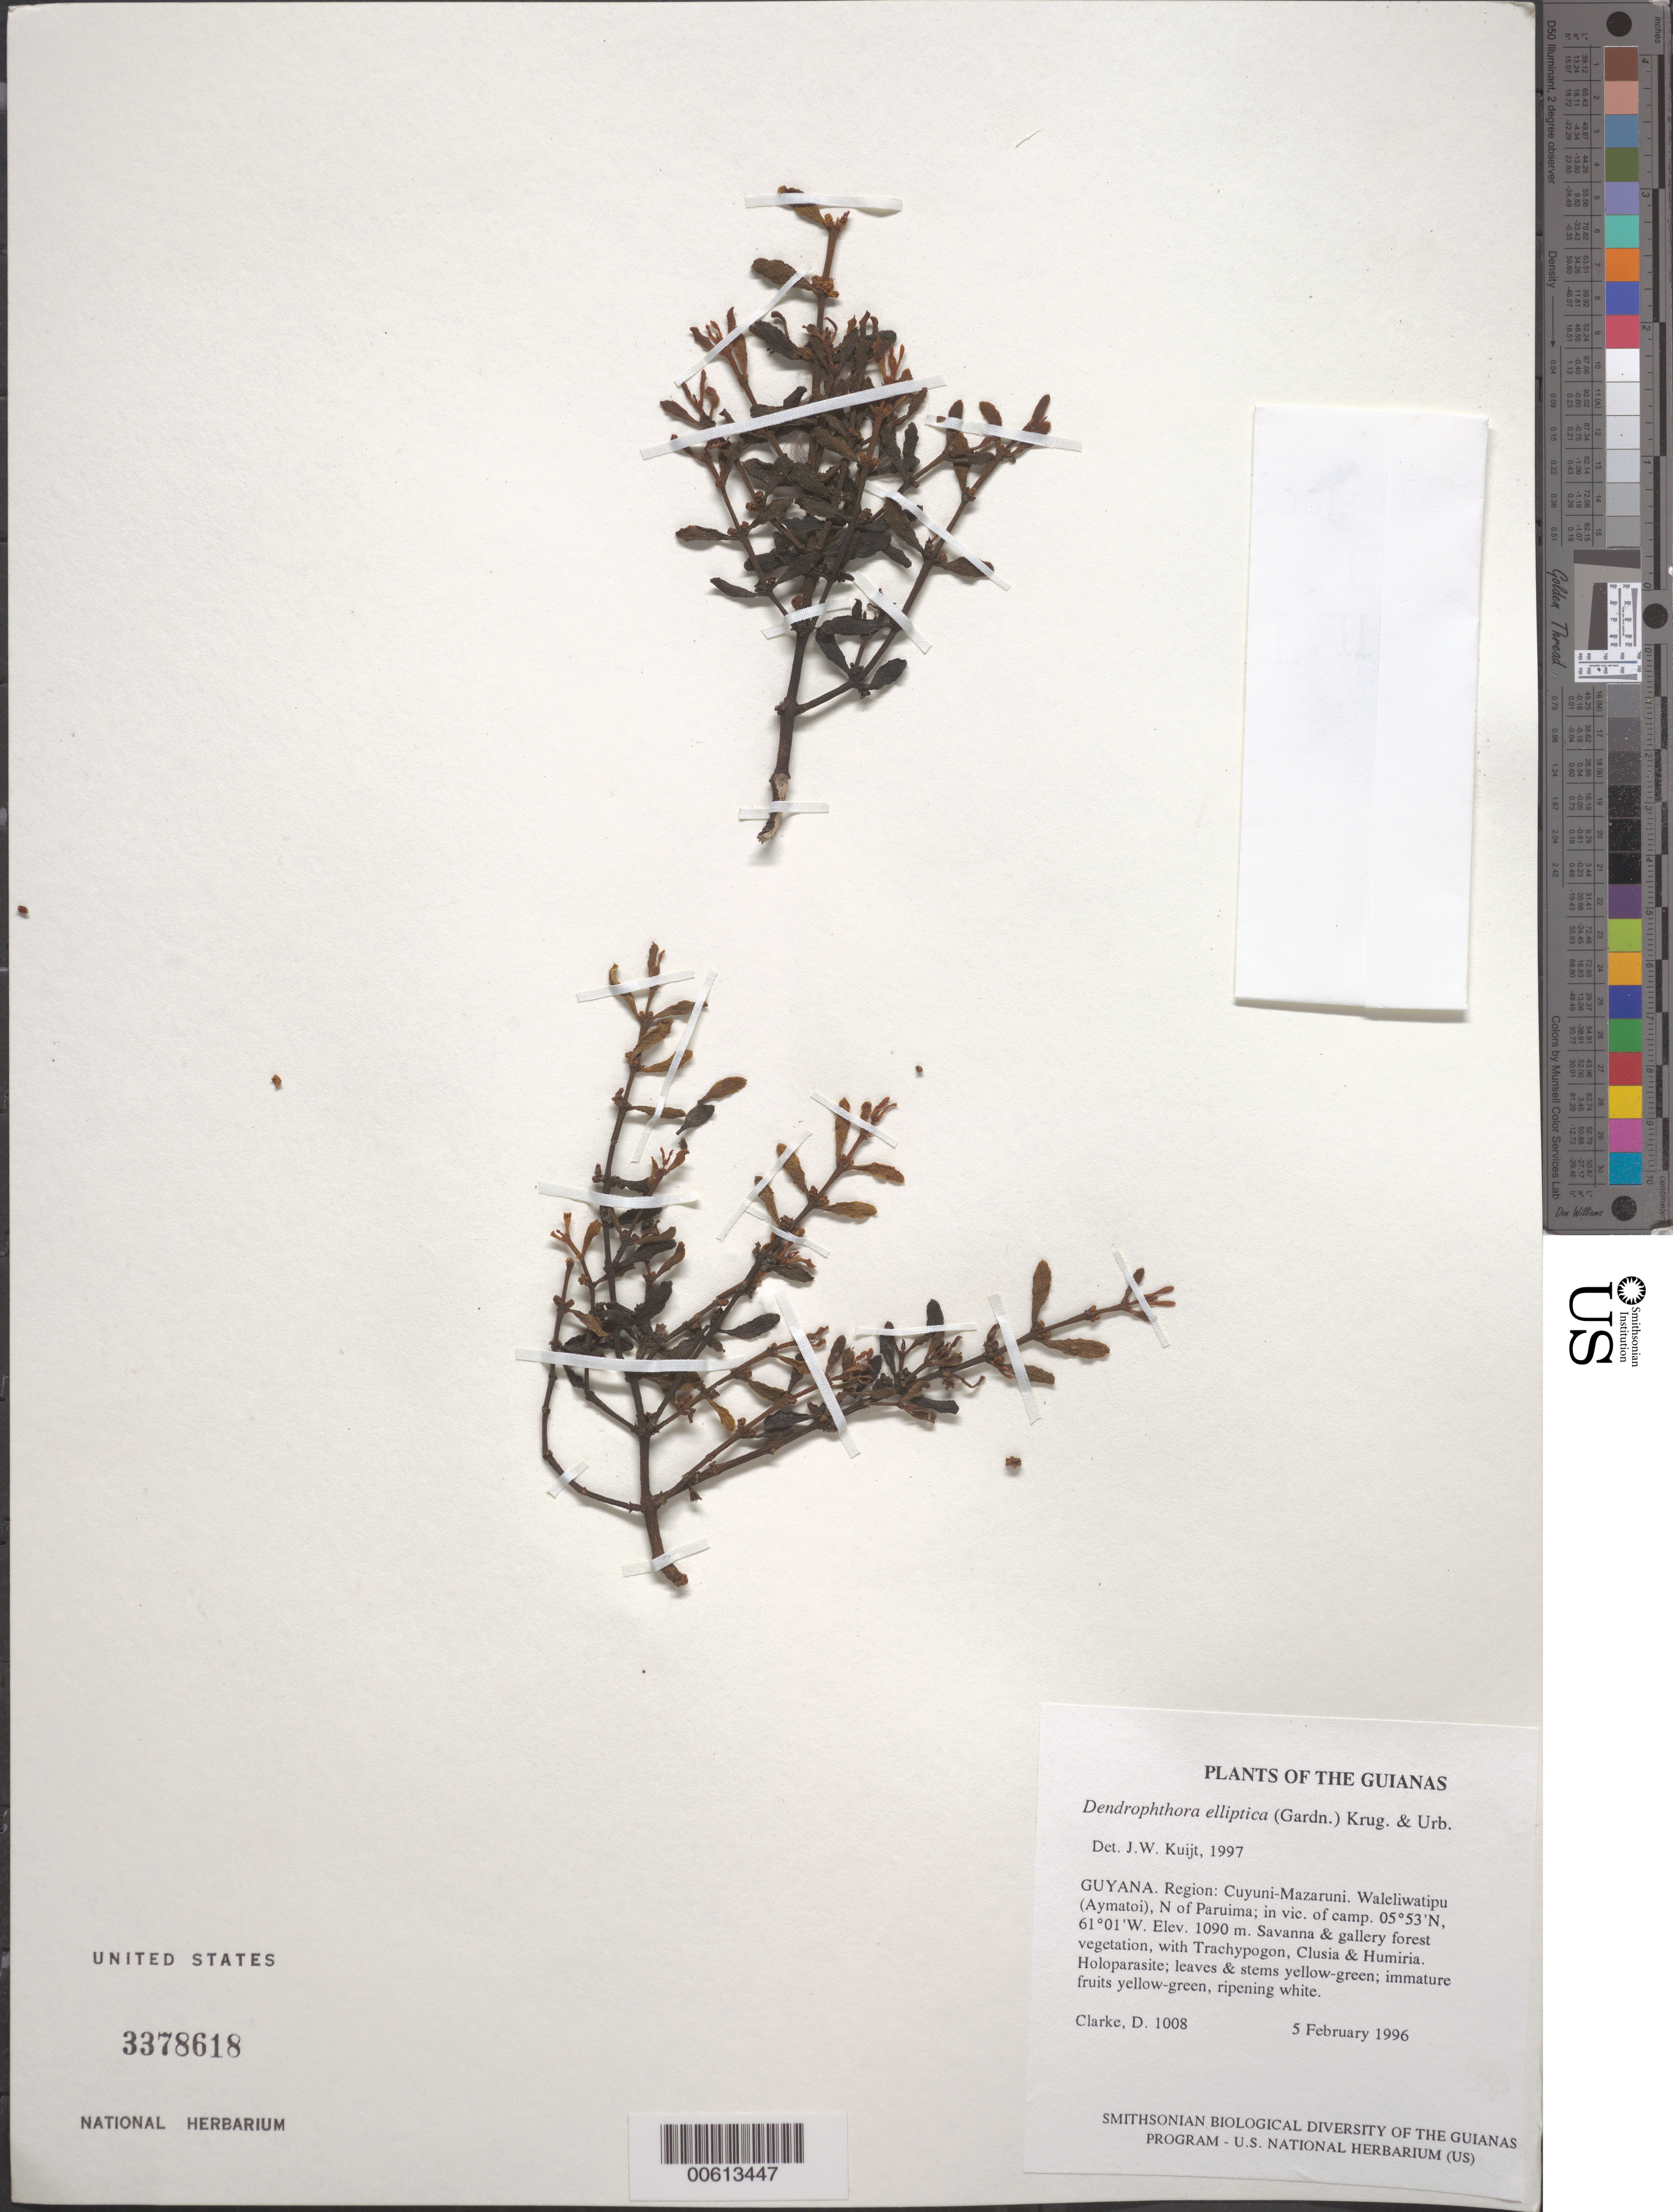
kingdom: Plantae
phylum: Tracheophyta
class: Magnoliopsida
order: Santalales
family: Viscaceae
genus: Dendrophthora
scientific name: Dendrophthora elliptica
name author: (Gardner) Krug & Urb.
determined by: Kuijt, Job, (CANADA)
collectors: H. D. Clarke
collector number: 1008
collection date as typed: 5 February 1996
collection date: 1996-02-05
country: Guyana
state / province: Cuyuni-Mazaruni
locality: Waleliwatipu (Aymatoi), N of Paruima; in vic. of camp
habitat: Savanna & gallery forest vegetation, with Trachypogon, Clusia & Humiria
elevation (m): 1090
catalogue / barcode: US 3378618